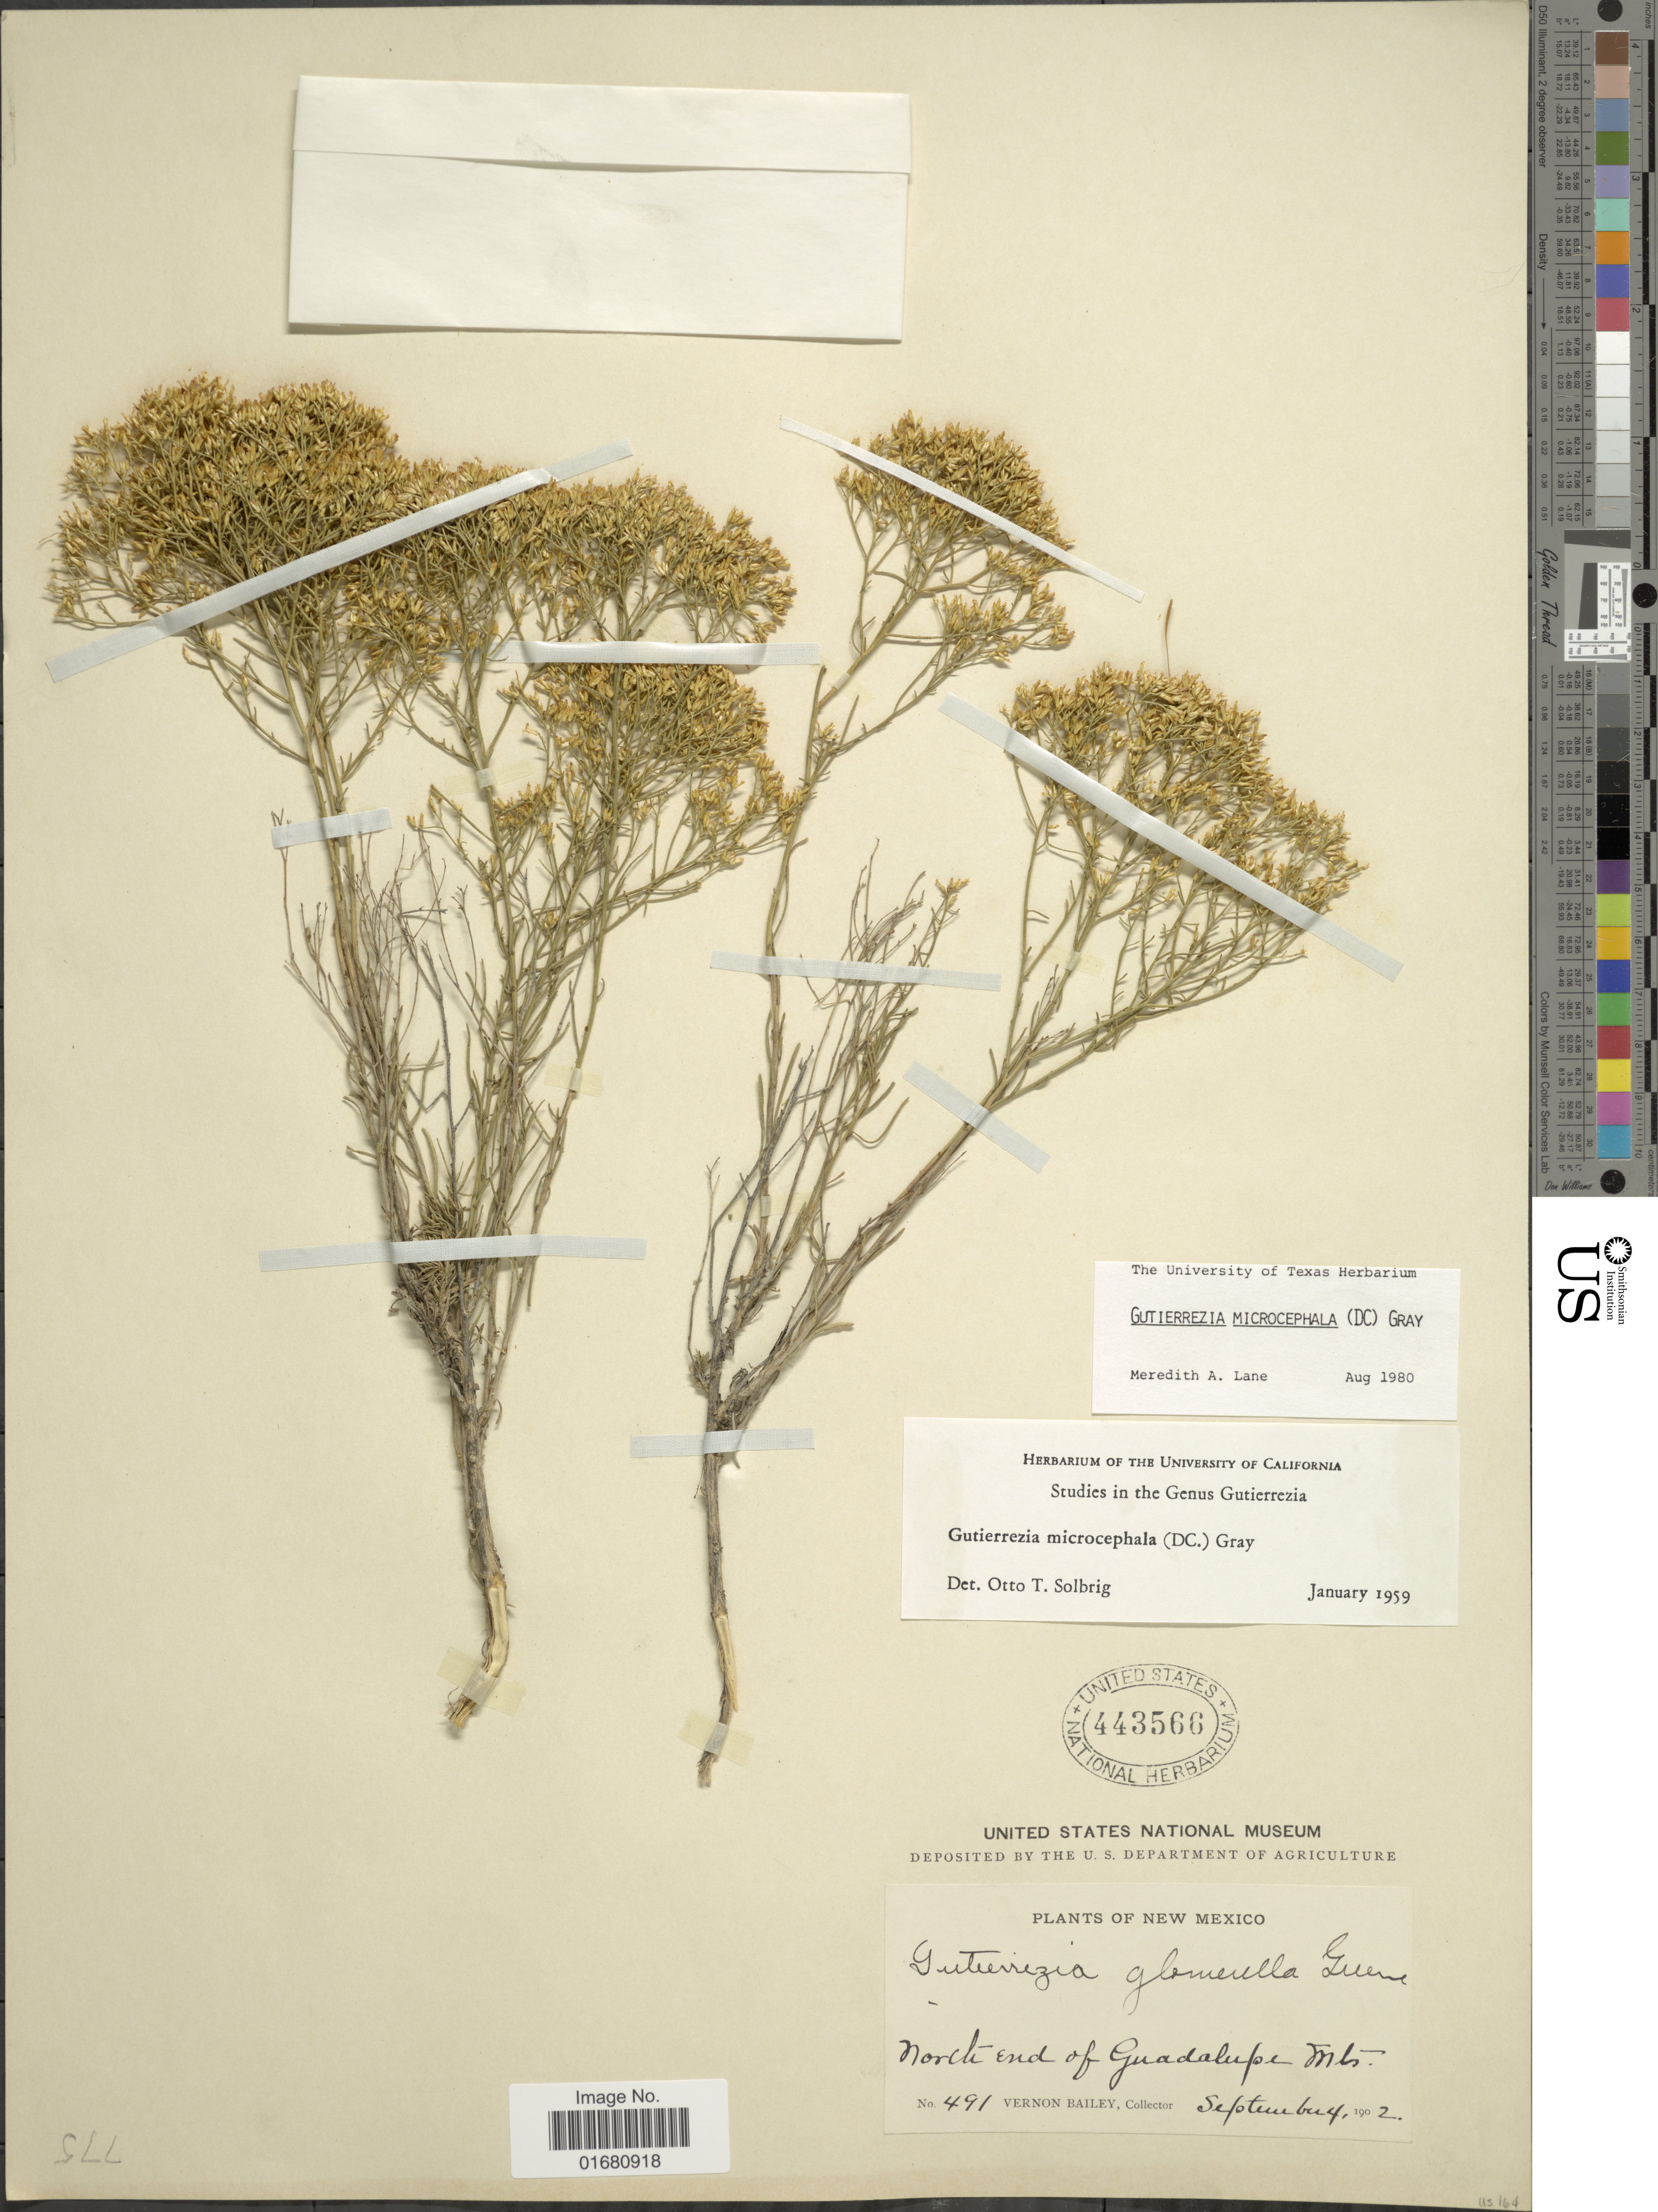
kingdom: Plantae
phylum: Tracheophyta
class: Magnoliopsida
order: Asterales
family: Asteraceae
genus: Gutierrezia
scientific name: Gutierrezia microcephala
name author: (DC.) A. Gray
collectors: V. O. Bailey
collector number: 491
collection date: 1902-09-04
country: United States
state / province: New Mexico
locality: North end of Guadalupe Mts.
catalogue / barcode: US 443566